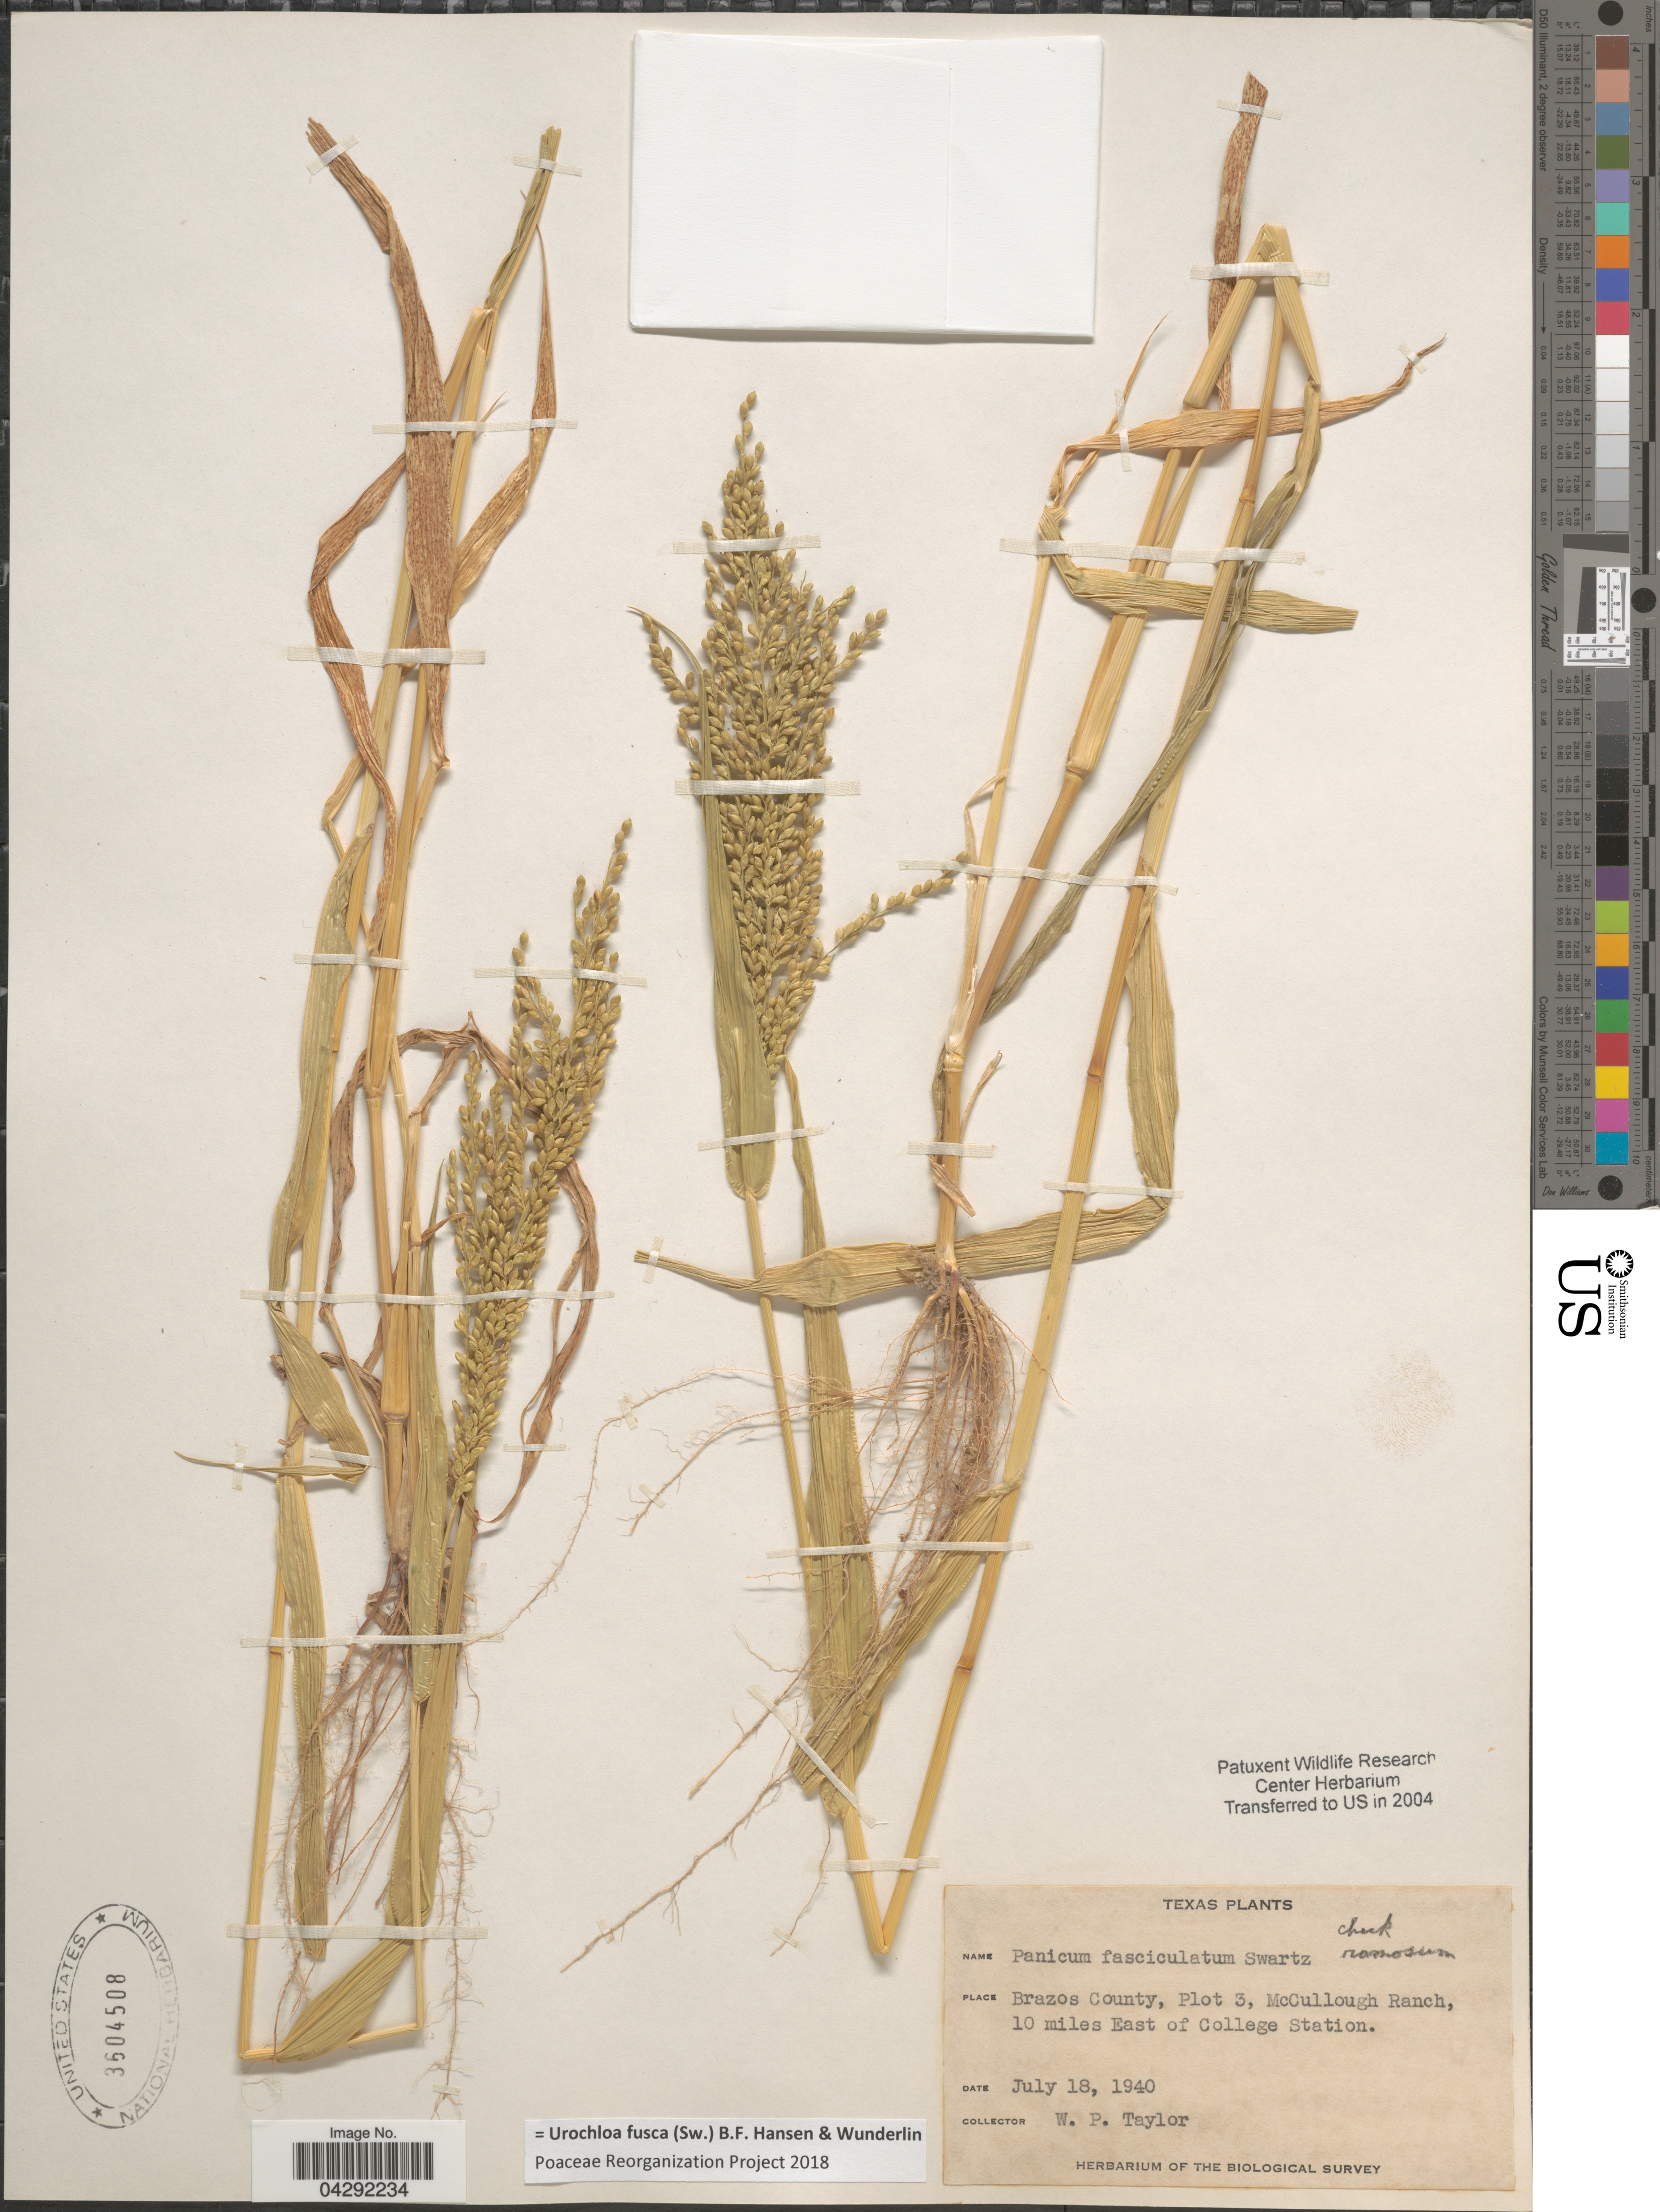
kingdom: Plantae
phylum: Tracheophyta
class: Liliopsida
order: Poales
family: Poaceae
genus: Urochloa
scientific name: Urochloa fusca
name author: (Sw.) B.F. Hansen & Wunderlin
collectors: W. P. Taylor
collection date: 1940-07-18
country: United States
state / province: Texas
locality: Brazos County, Plot 3, McClullough Ranch, 10 miles East of College Station. The Biological Survey.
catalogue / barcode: US 3604508